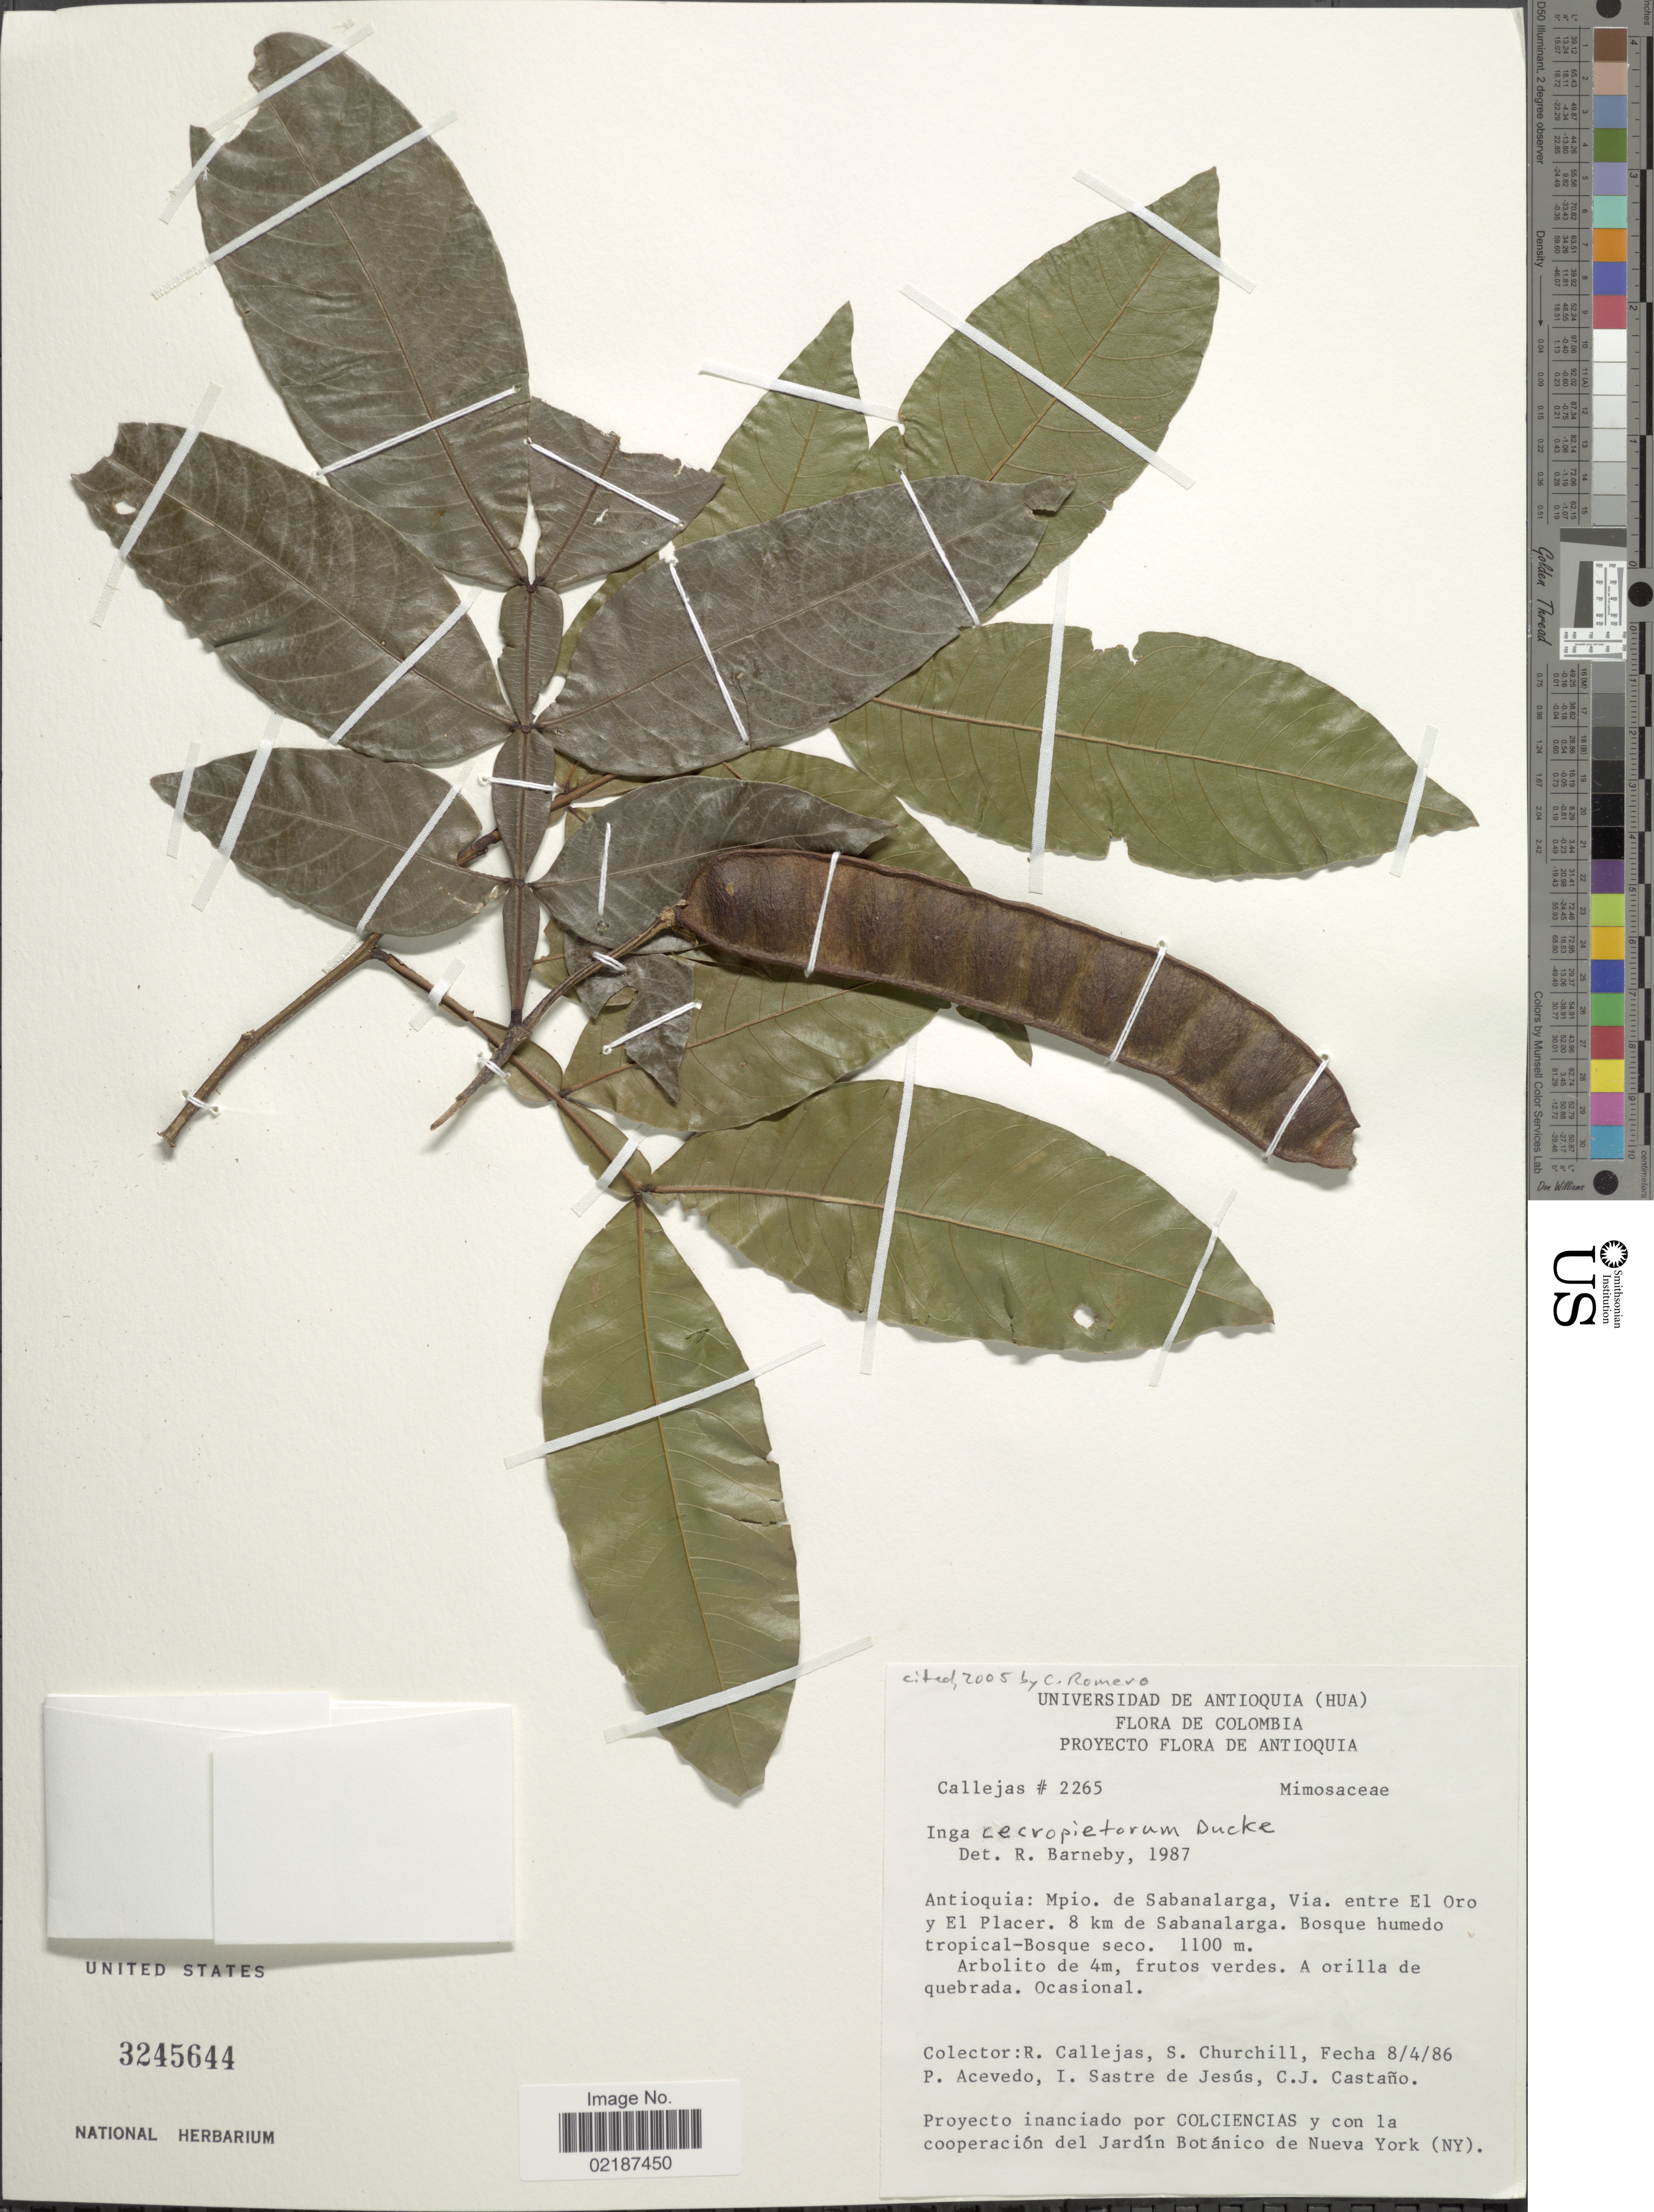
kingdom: Plantae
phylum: Tracheophyta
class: Magnoliopsida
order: Fabales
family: Fabaceae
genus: Inga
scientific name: Inga cecropietorum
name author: Ducke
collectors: R. Callejas, S. Churchill, P. Acevedo-Rodr., I. Sastre-de Jesús & C. Castaño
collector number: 2265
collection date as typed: Transcribed d/m/y: 8/4/86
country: Colombia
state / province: Antioquia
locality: Mpio. de Sabanalarga, Via. entre El Oro y El Placer. 8 km de Sabanalarga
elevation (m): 1100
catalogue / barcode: US 3245644